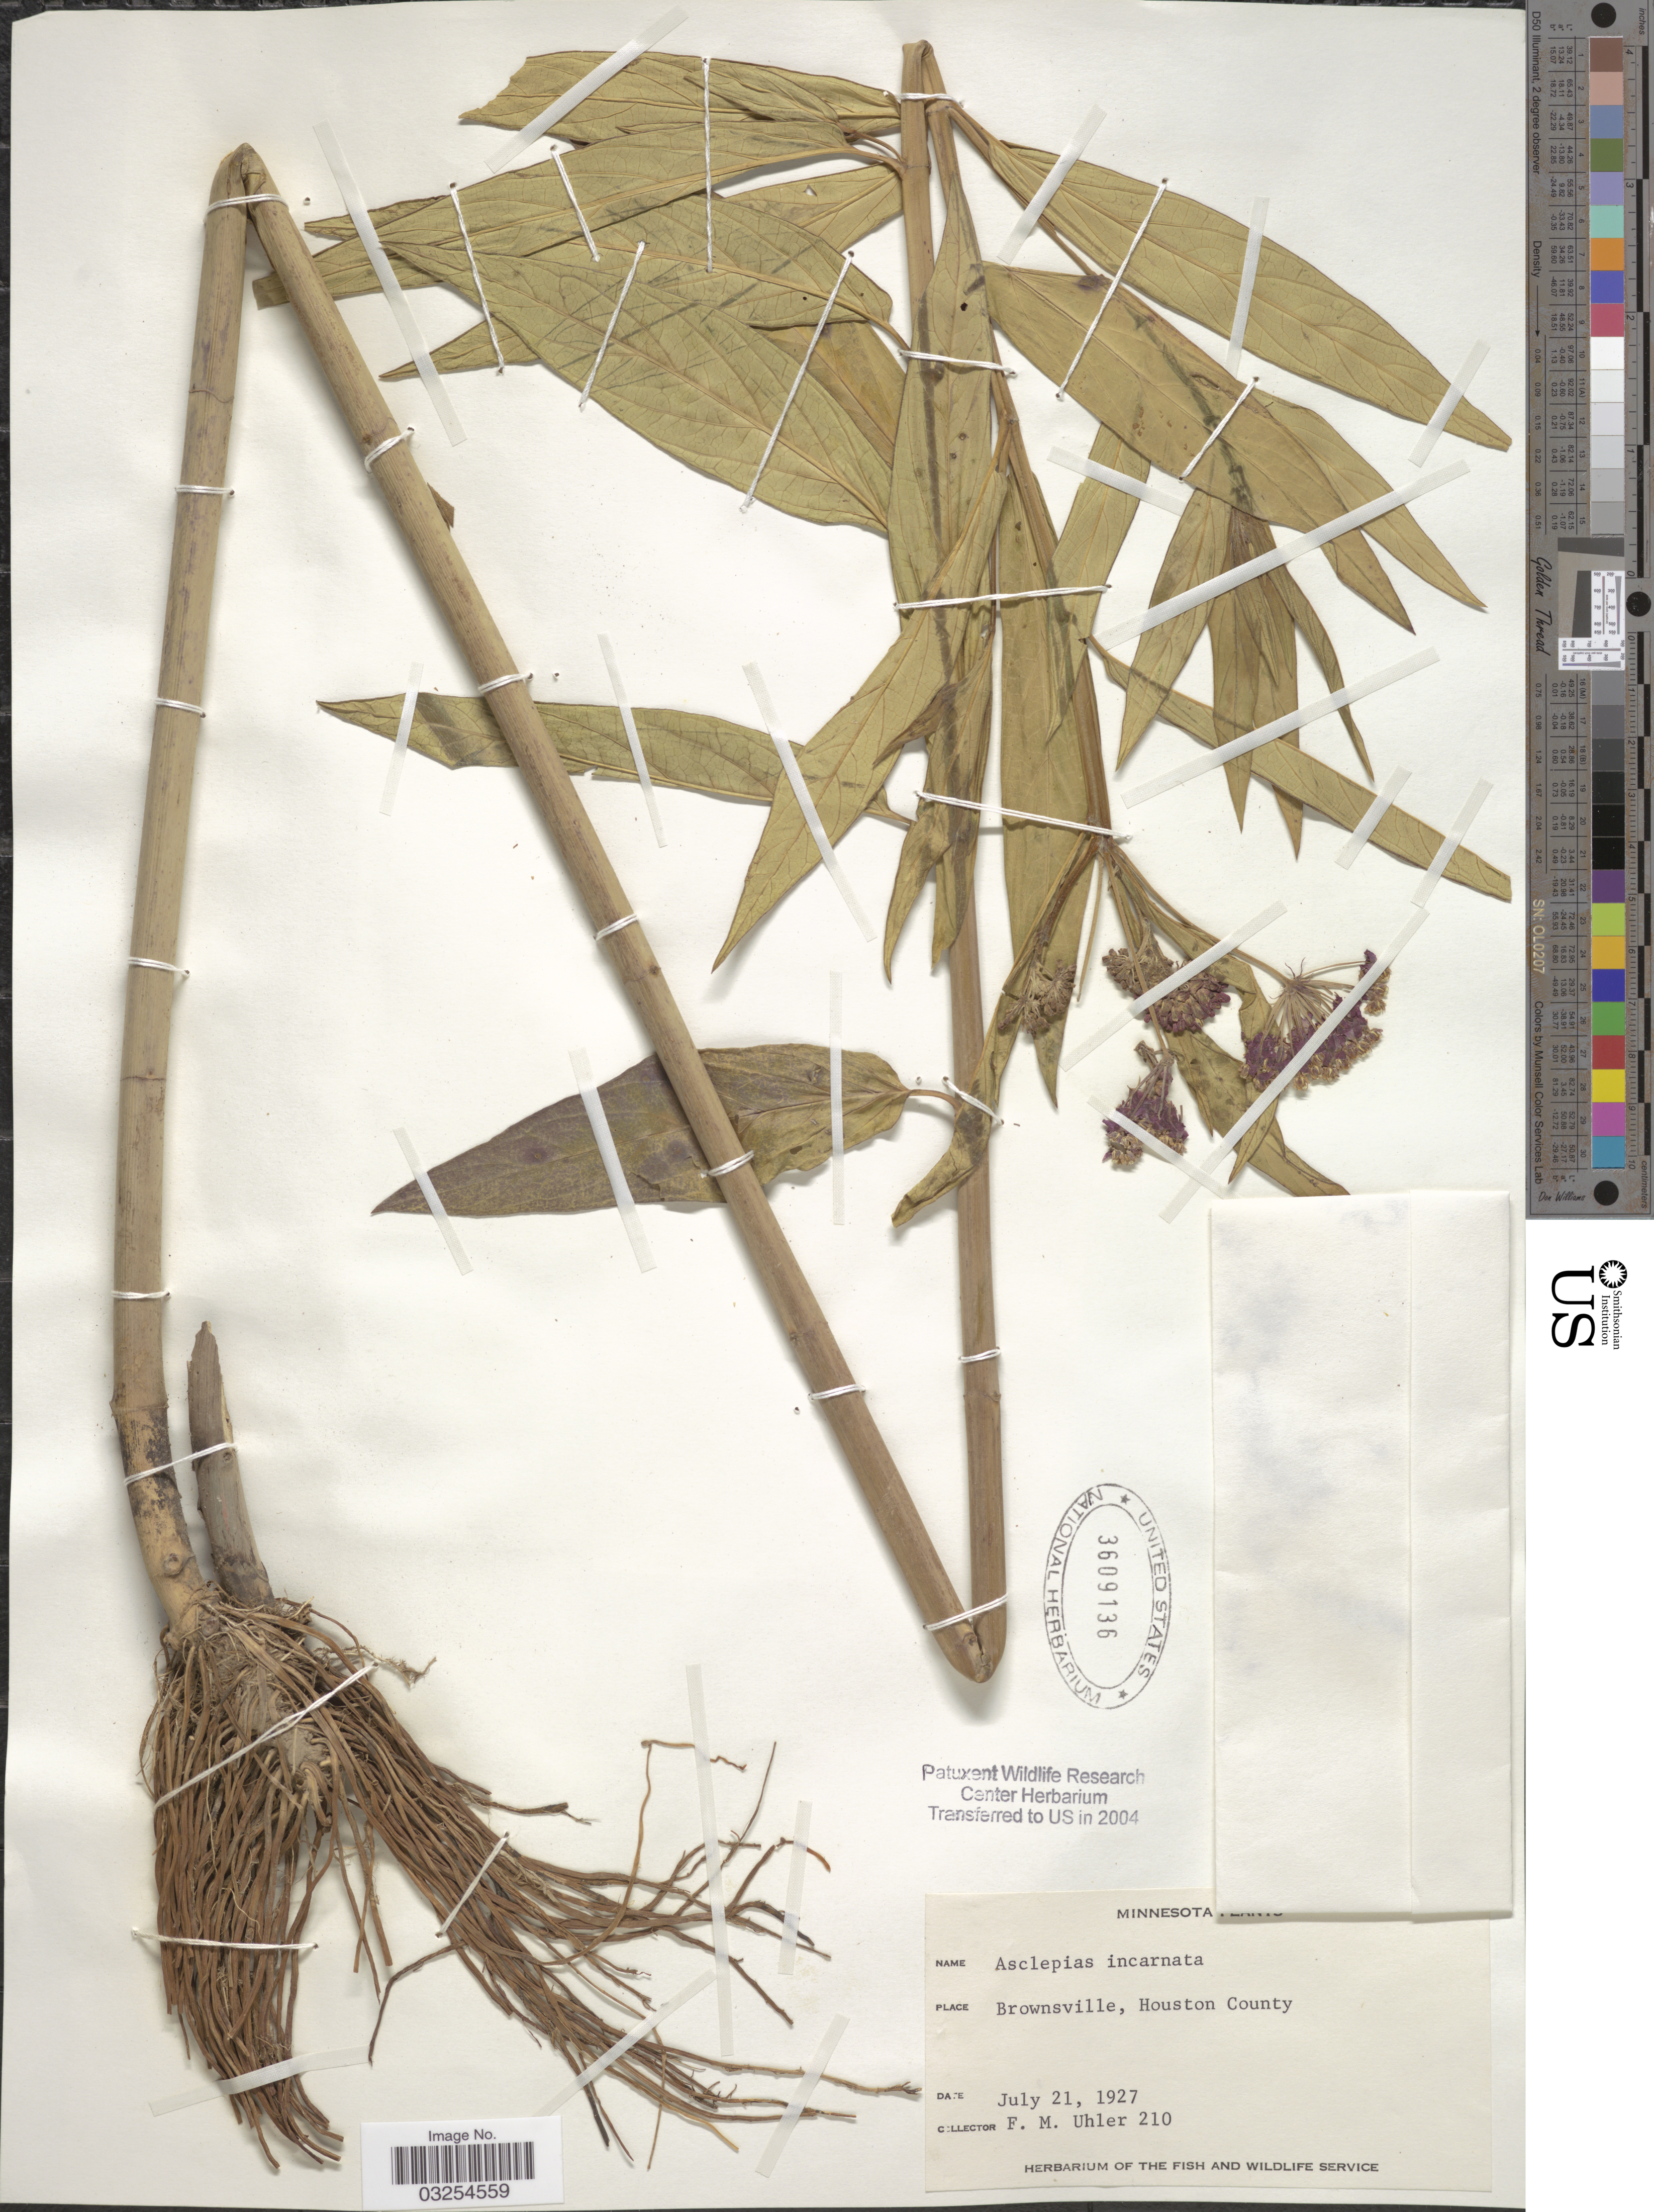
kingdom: Plantae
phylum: Tracheophyta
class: Magnoliopsida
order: Gentianales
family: Apocynaceae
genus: Asclepias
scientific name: Asclepias incarnata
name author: L.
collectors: F. M. Uhler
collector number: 210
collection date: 1927-07-21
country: United States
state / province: Minnesota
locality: Brownsville, Houston County.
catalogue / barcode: US 3609136